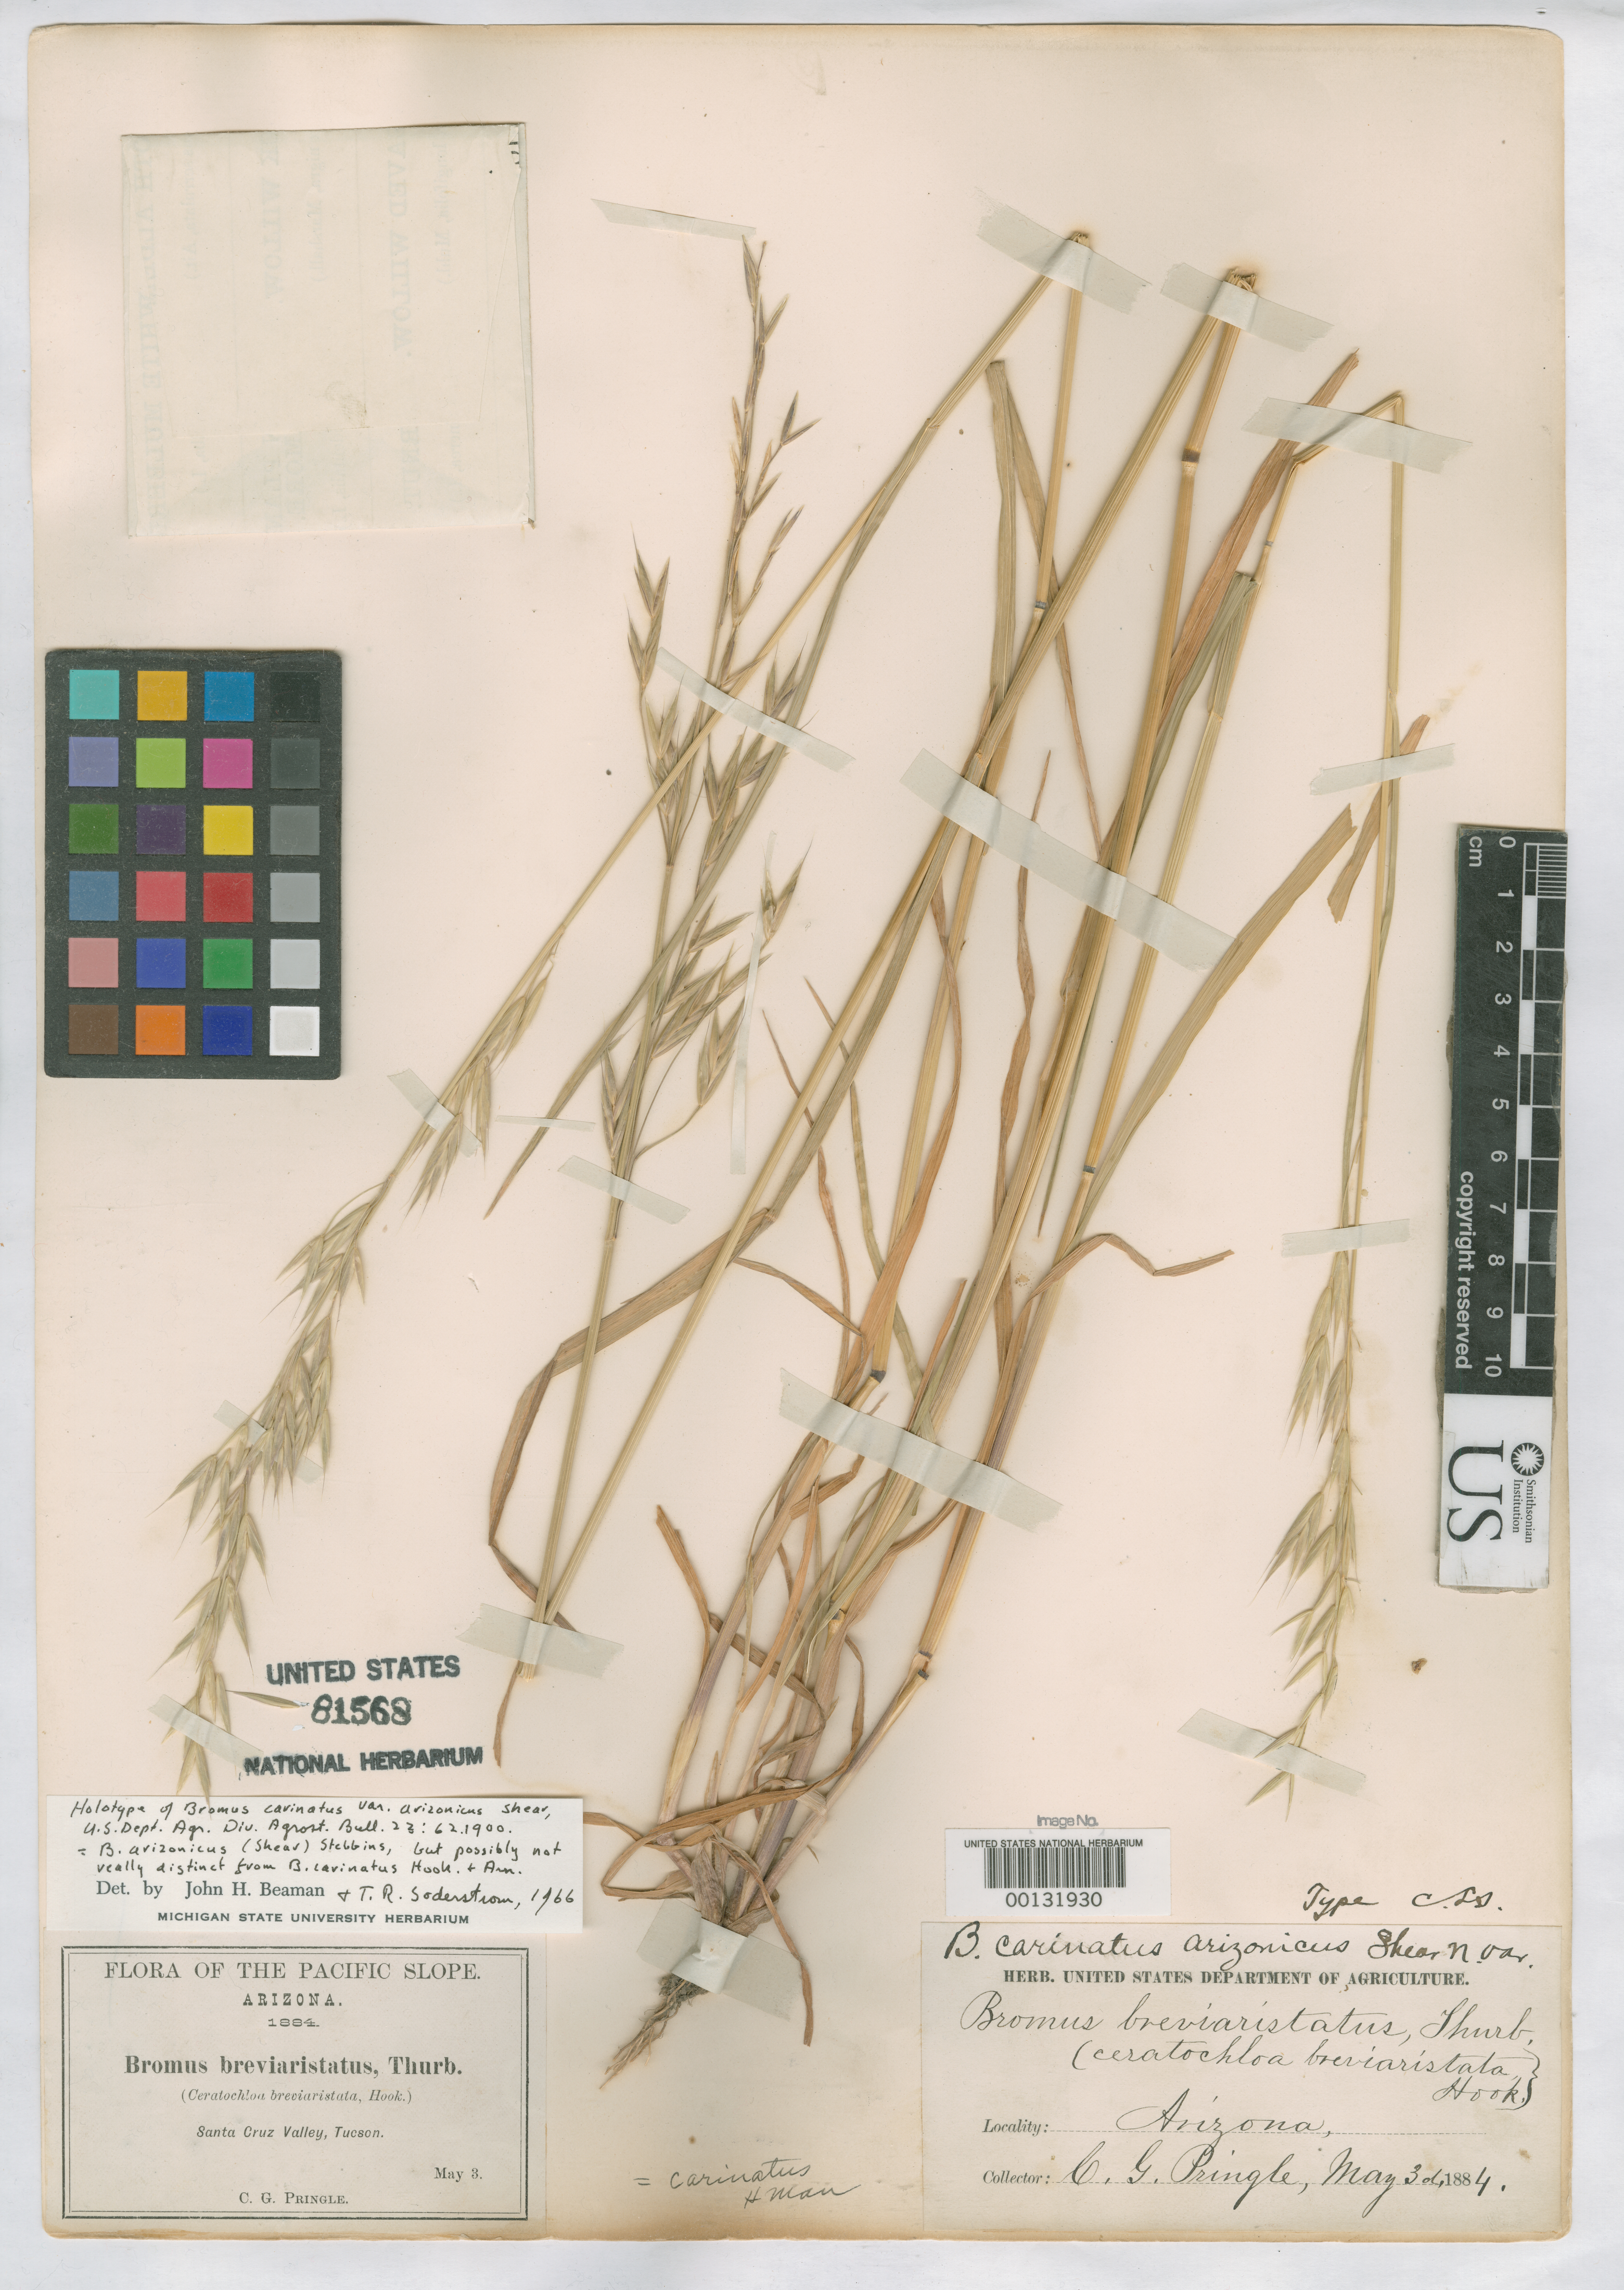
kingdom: Plantae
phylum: Tracheophyta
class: Liliopsida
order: Poales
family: Poaceae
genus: Bromus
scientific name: Bromus carinatus var. arizonicus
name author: Shear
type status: Holotype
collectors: C. G. Pringle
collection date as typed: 03 May 1884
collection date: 1884-05-03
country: United States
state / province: Arizona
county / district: Pima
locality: Santa Cruz Valley, Tucson.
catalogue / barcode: US 81568